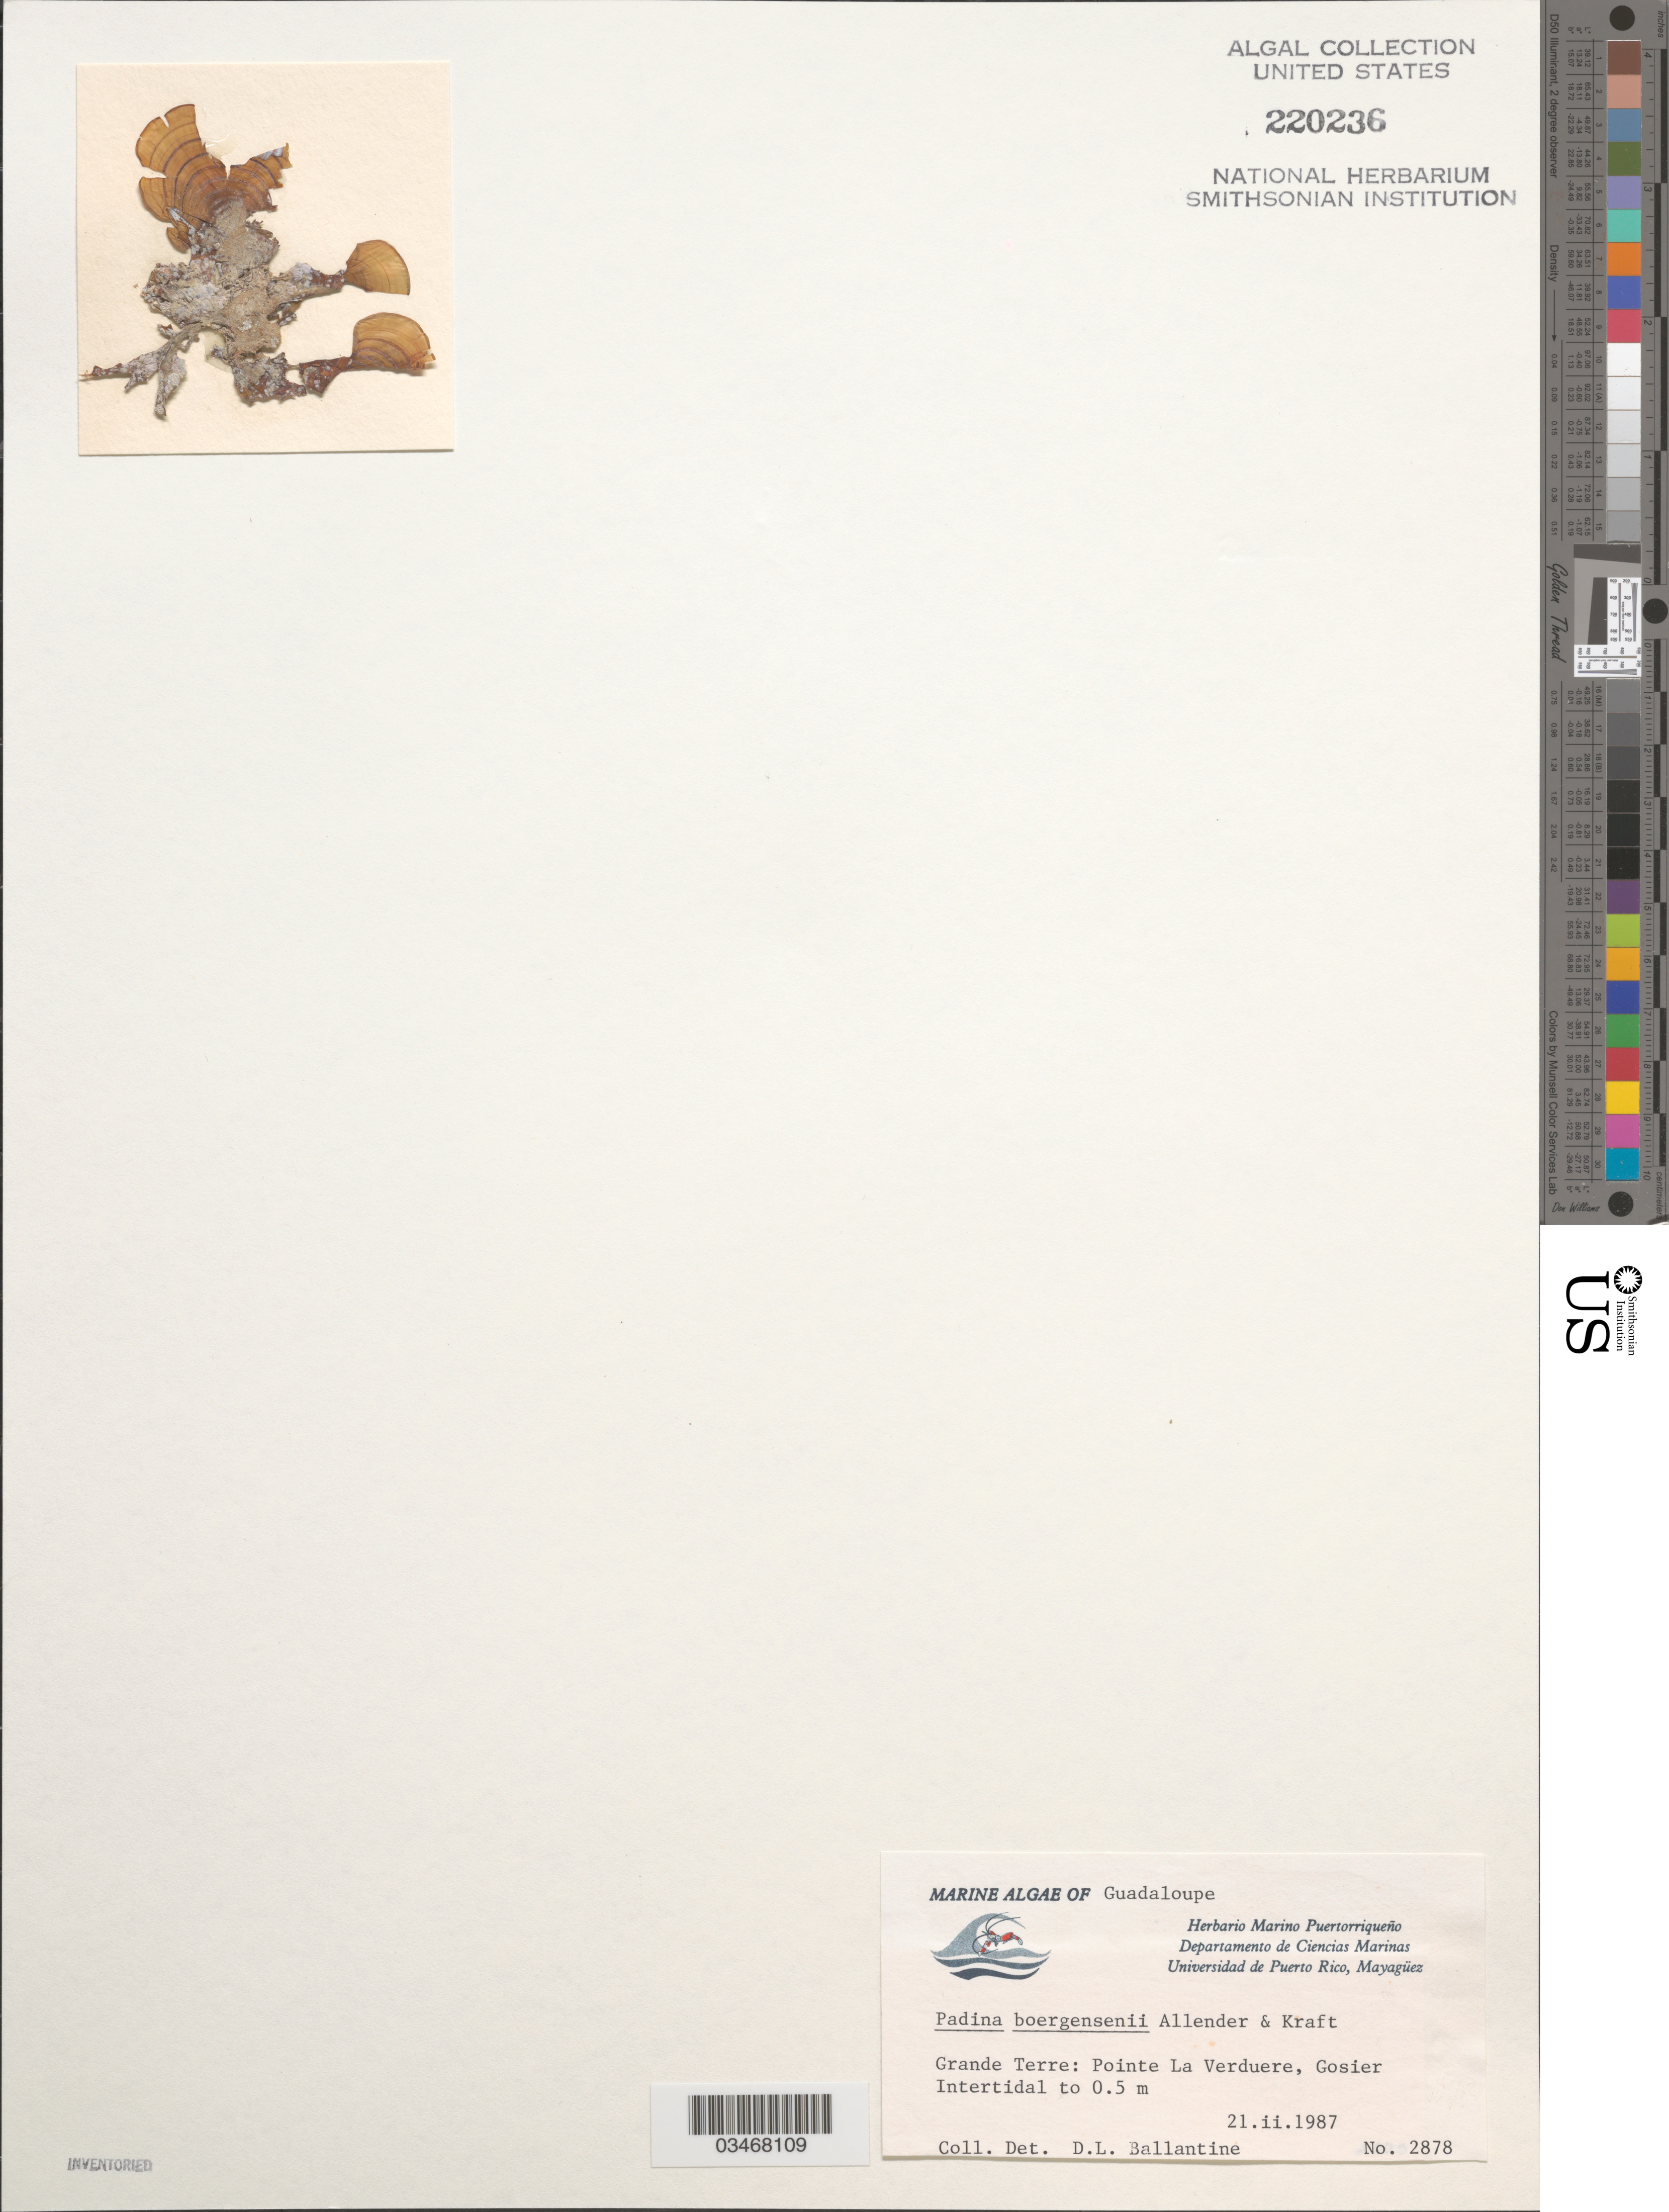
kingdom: Chromista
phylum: Ochrophyta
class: Phaeophyceae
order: Dictyotales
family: Dictyotaceae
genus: Padina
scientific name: Padina boergesenii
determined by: Ballantine, D. L.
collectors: D.L. Ballantine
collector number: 2878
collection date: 1987-02-21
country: Guadeloupe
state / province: Grande Terre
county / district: Gosier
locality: Ponite La Verduere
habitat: Intertidal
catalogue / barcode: US 220236